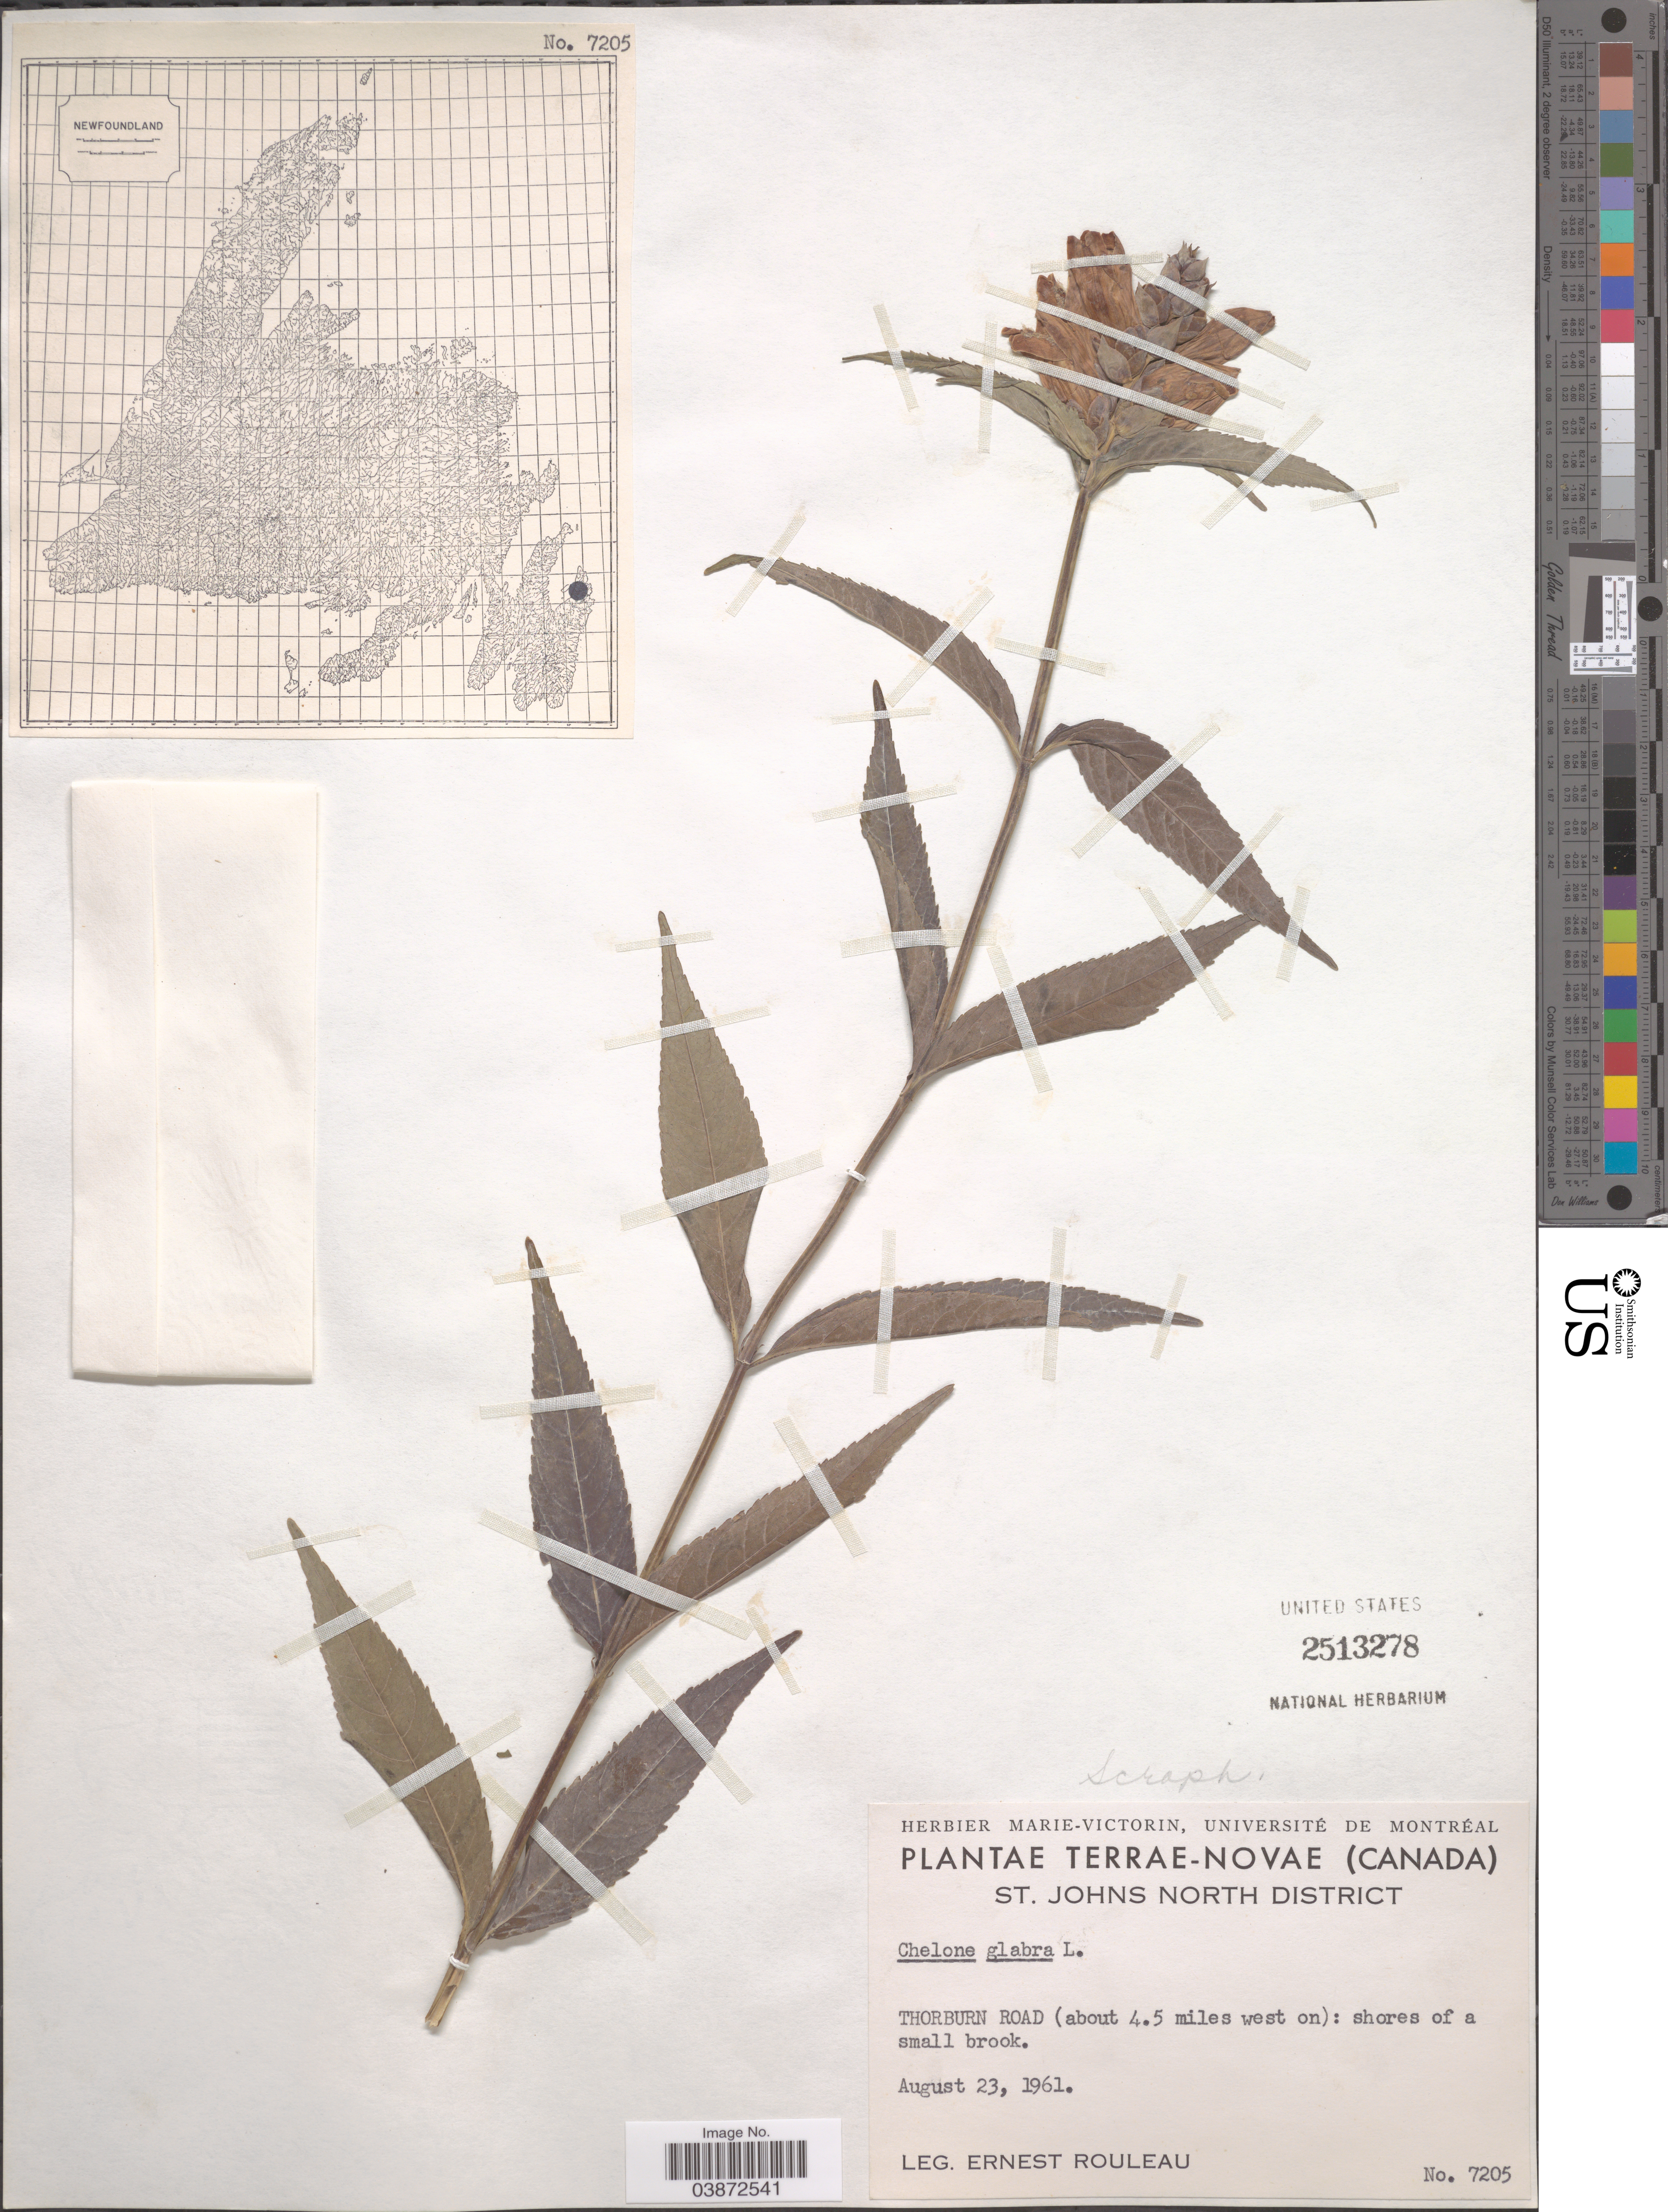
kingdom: Plantae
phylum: Tracheophyta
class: Magnoliopsida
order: Lamiales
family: Plantaginaceae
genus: Chelone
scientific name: Chelone glabra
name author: L.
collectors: J. Rouleau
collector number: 7205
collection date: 1961-08-23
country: Canada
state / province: Newfoundland and Labrador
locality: Terrae-Novae. St. Johns North District. Thorburn Road (about 4.5 miles west on): shores of a small brook.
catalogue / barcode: US 2513278